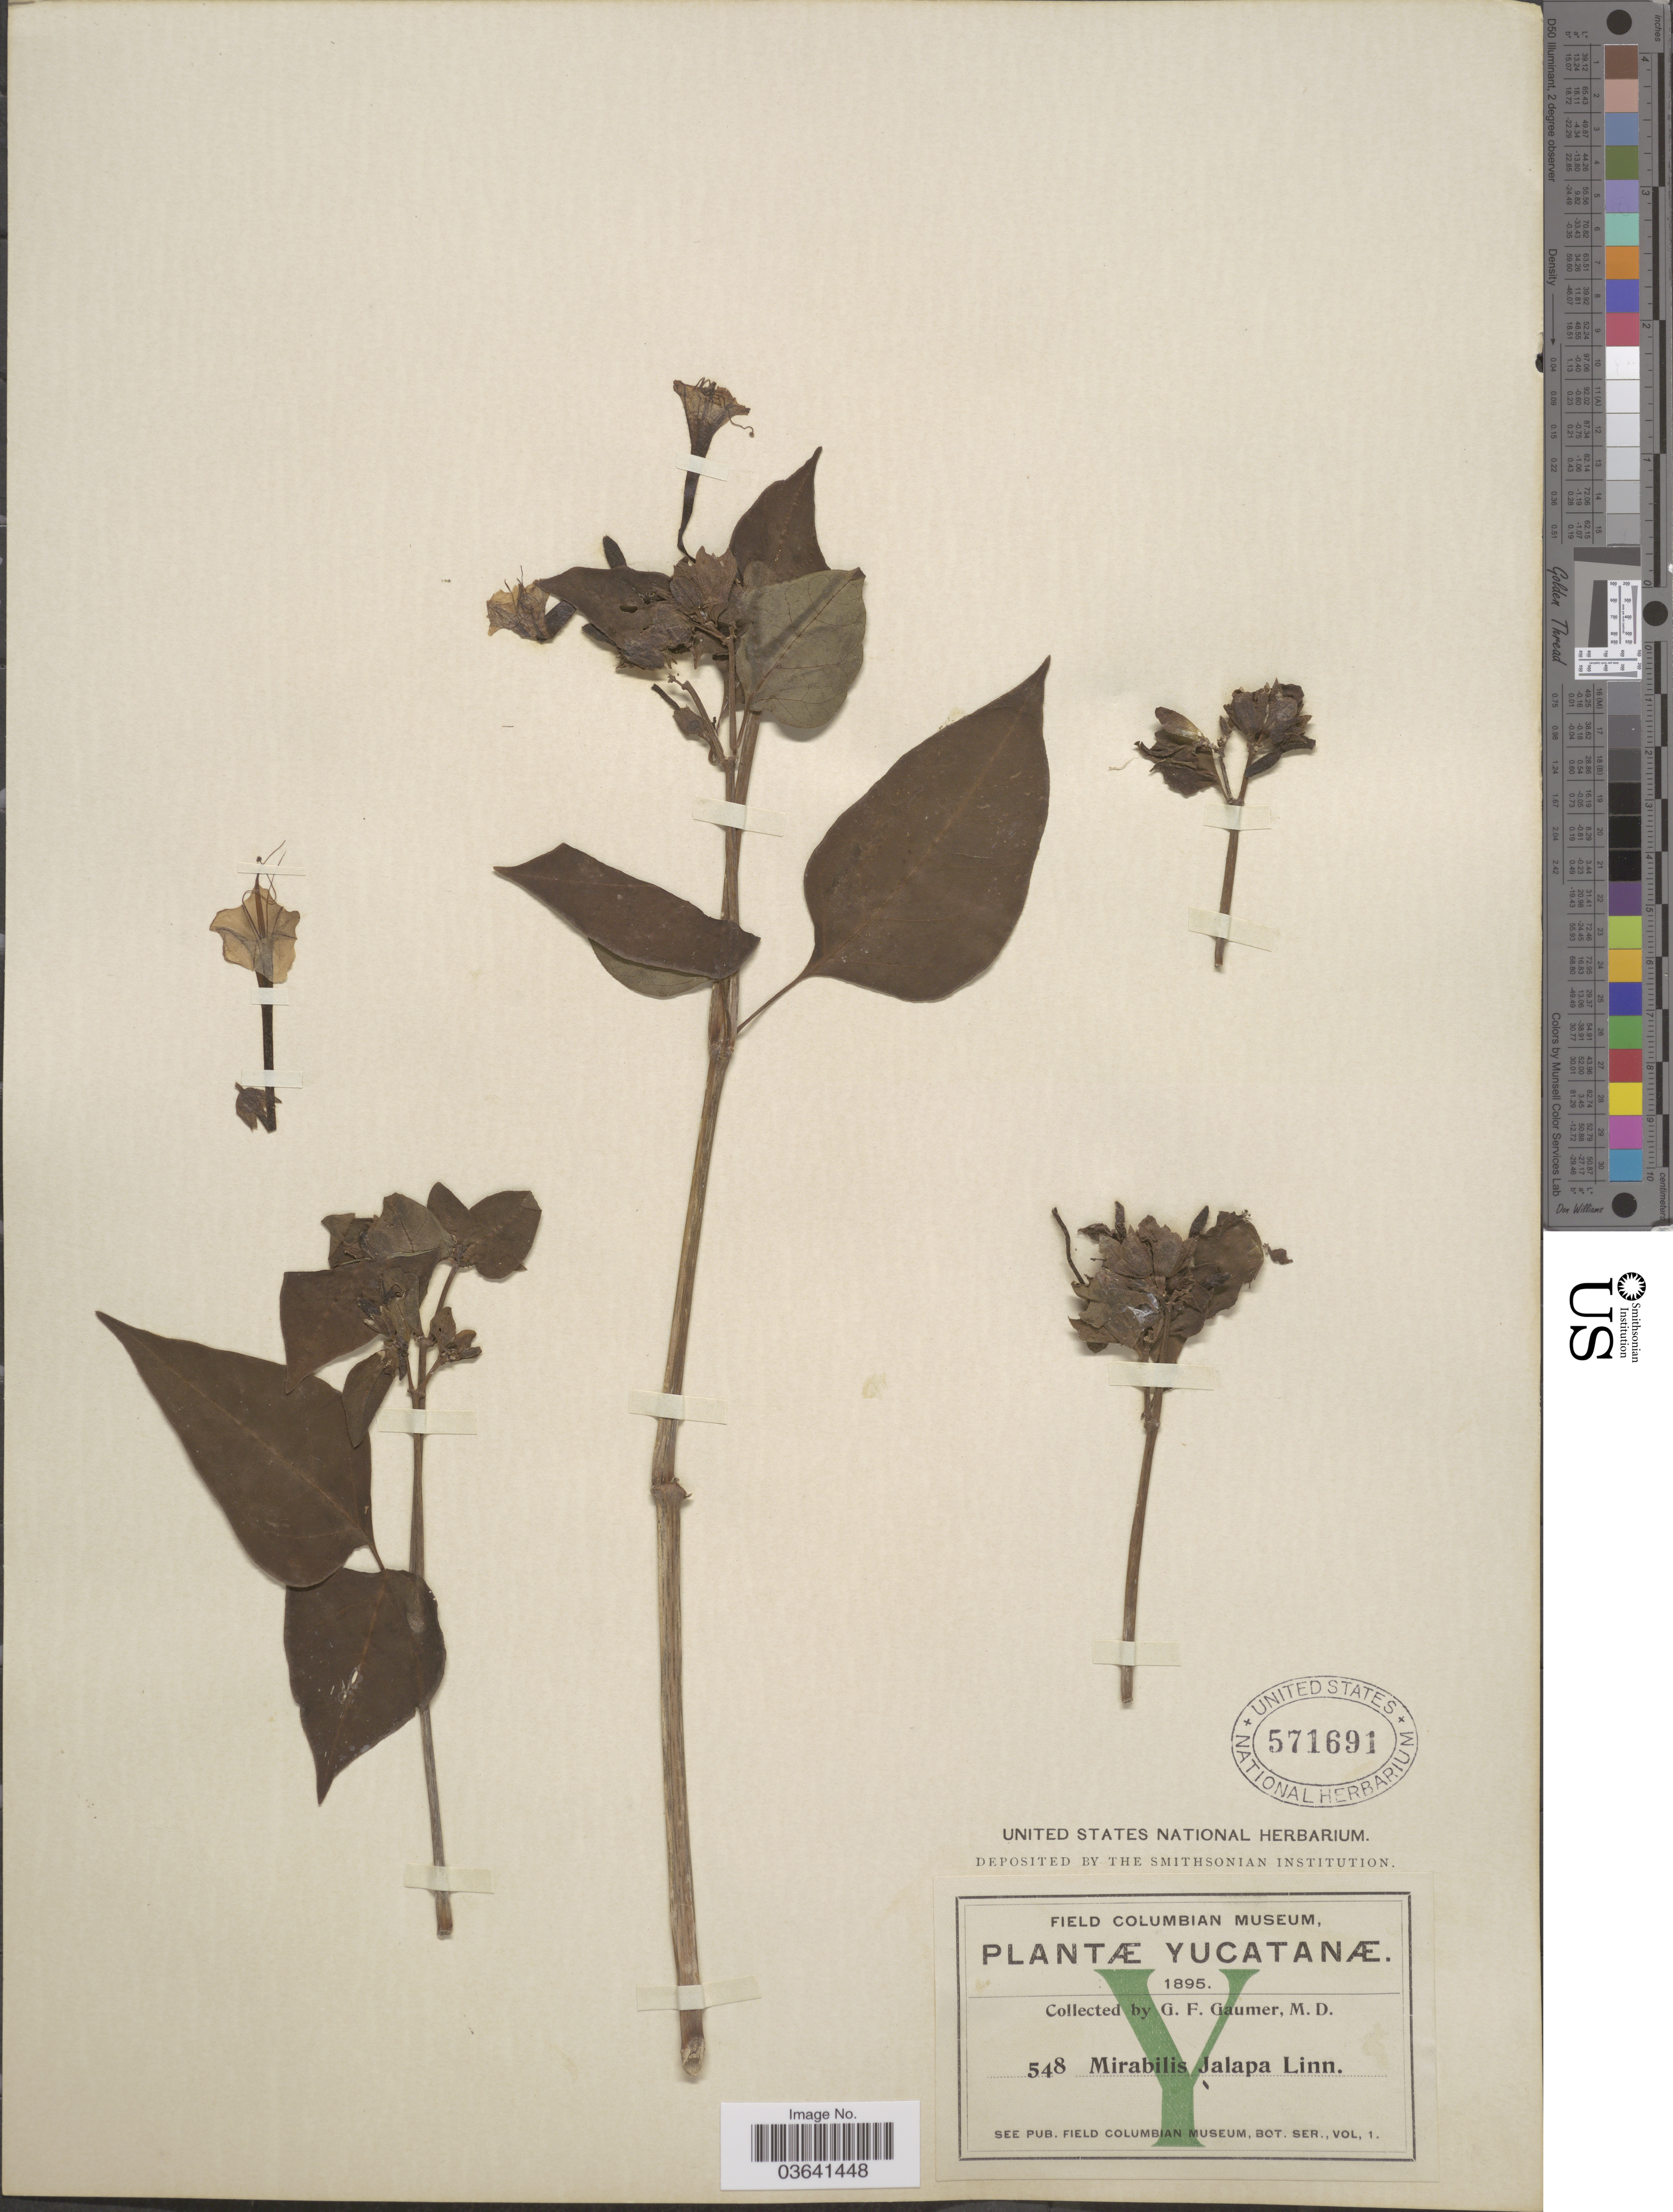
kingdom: Plantae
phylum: Tracheophyta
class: Magnoliopsida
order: Caryophyllales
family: Nyctaginaceae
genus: Mirabilis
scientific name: Mirabilis jalapa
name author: L.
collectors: G. F. Gaumer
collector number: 548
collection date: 1895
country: Mexico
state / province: Yucatán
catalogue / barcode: US 571691